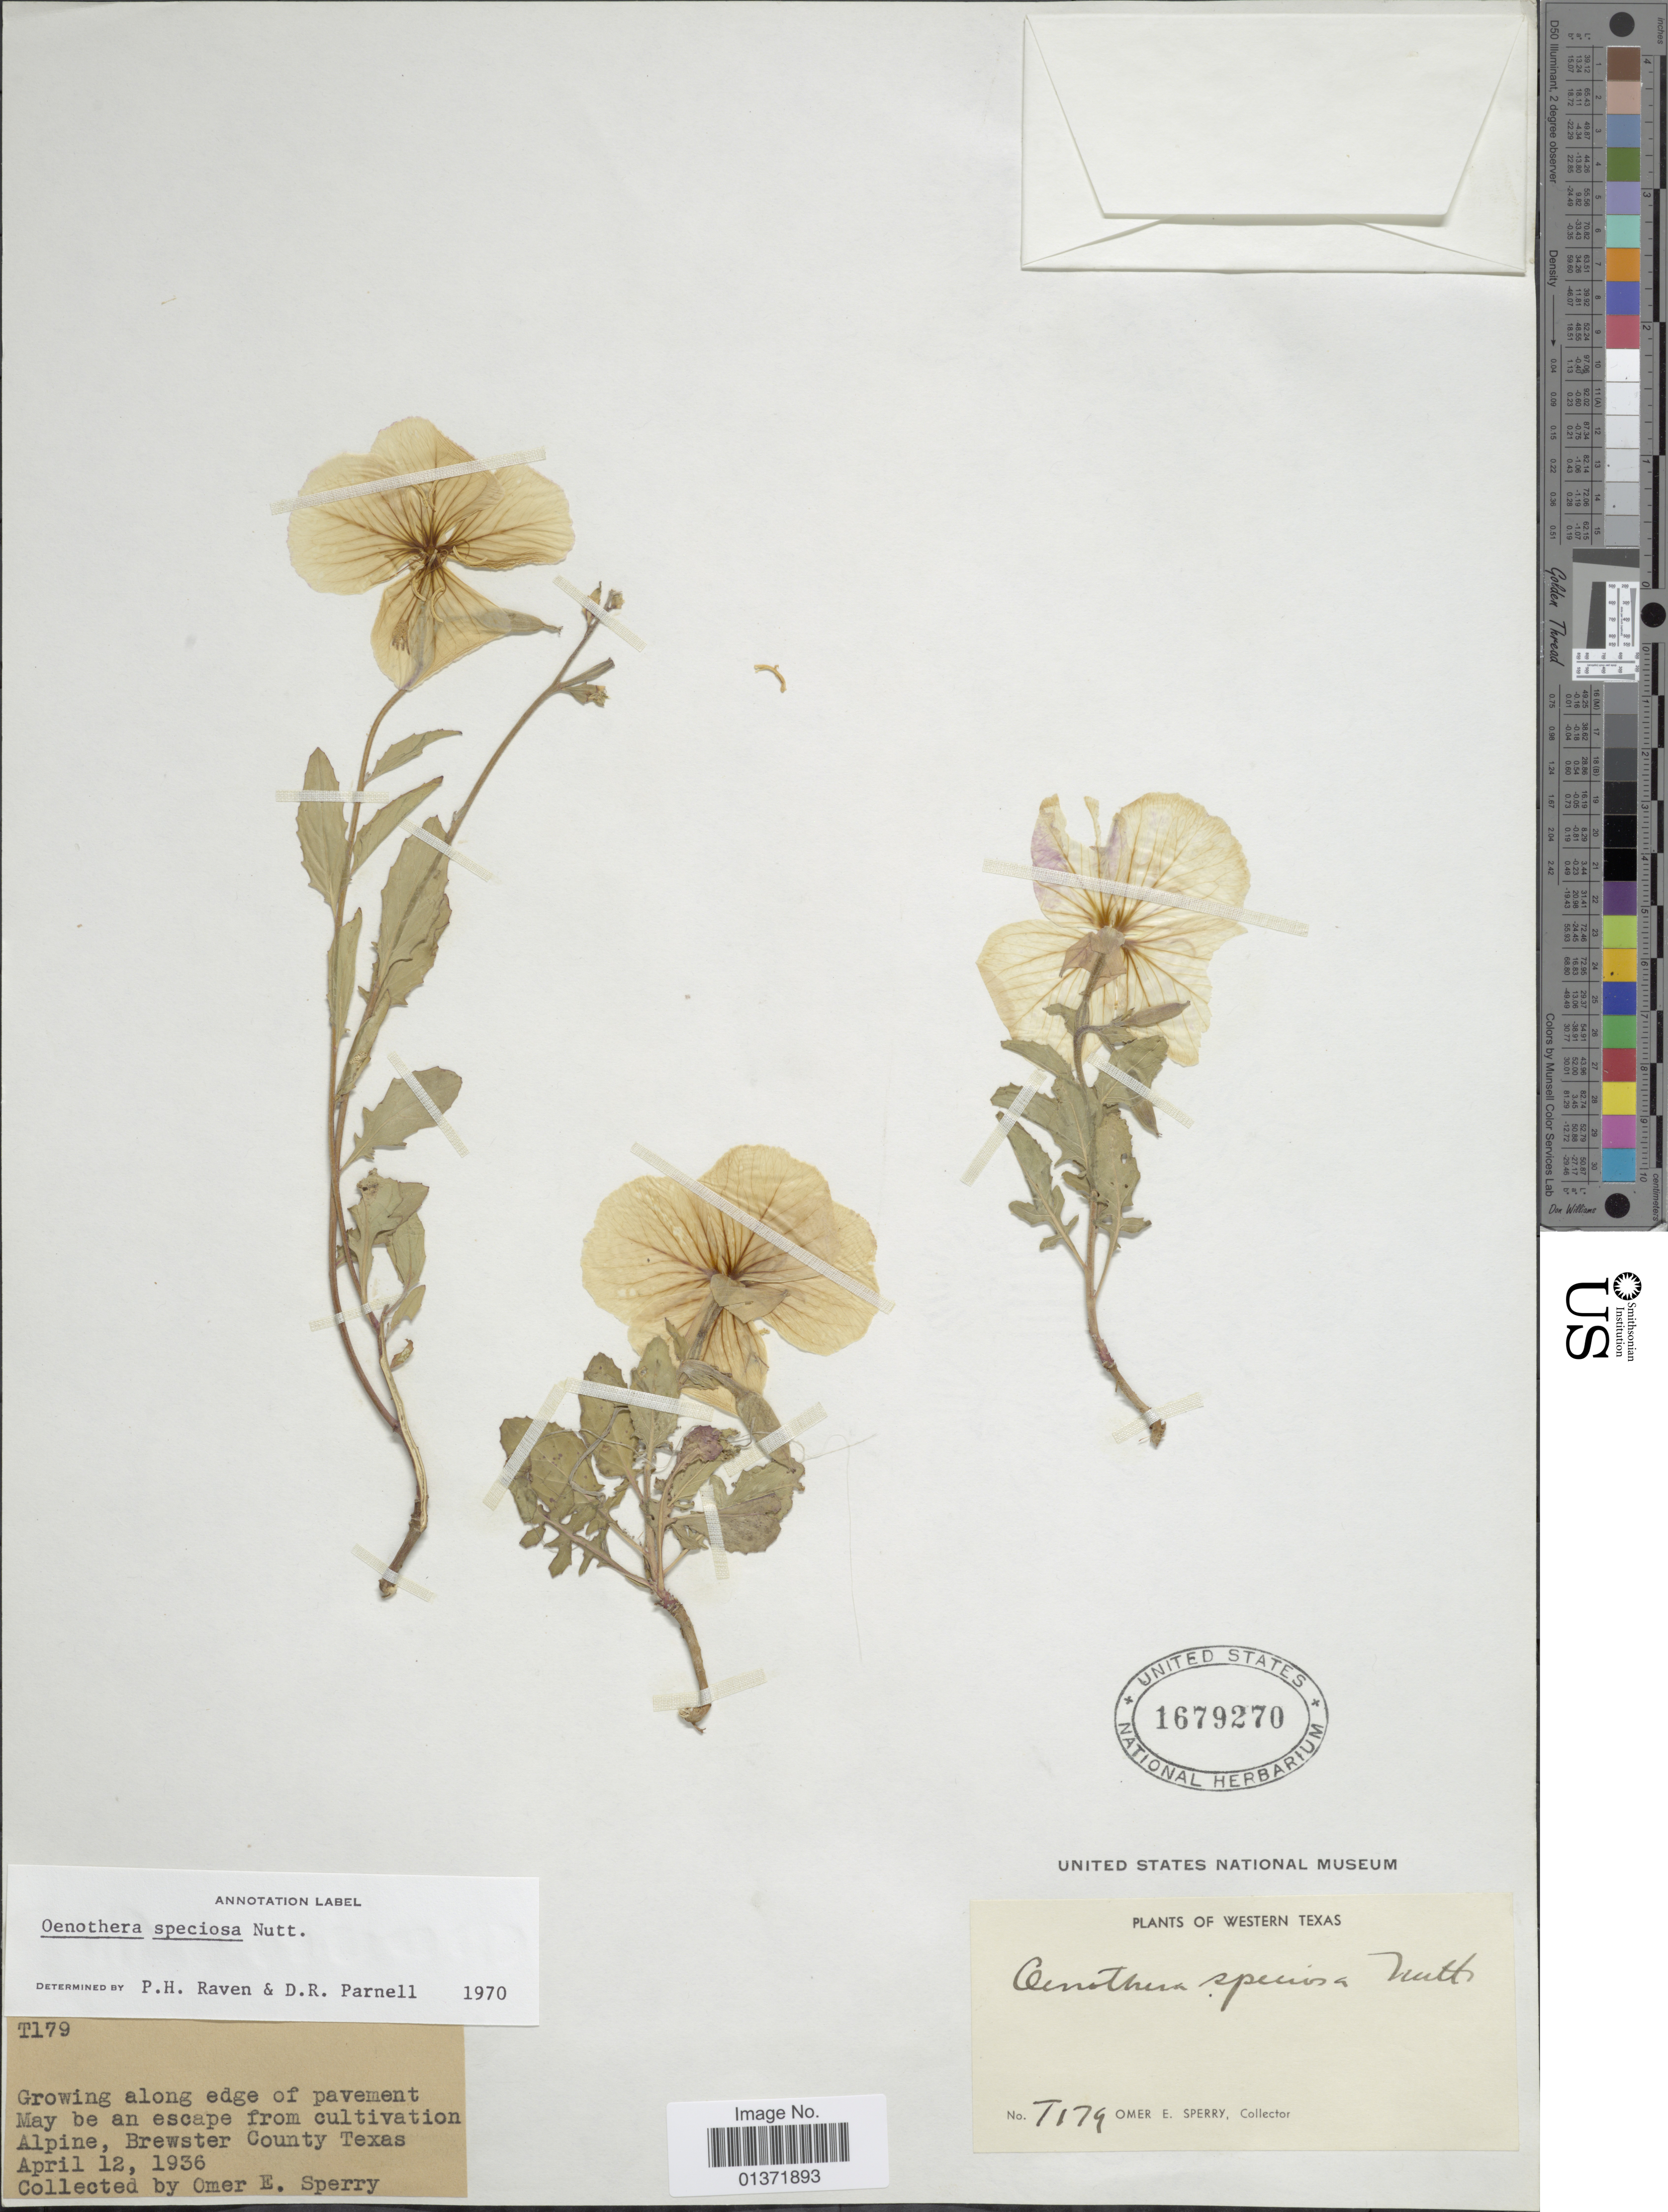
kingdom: Plantae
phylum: Tracheophyta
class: Magnoliopsida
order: Myrtales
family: Onagraceae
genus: Oenothera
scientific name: Oenothera speciosa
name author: Nutt.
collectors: O. E. Sperry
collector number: T179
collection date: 1936-04-12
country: United States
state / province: Texas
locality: Alpine, Brewster County, Western Texas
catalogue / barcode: US 1679270